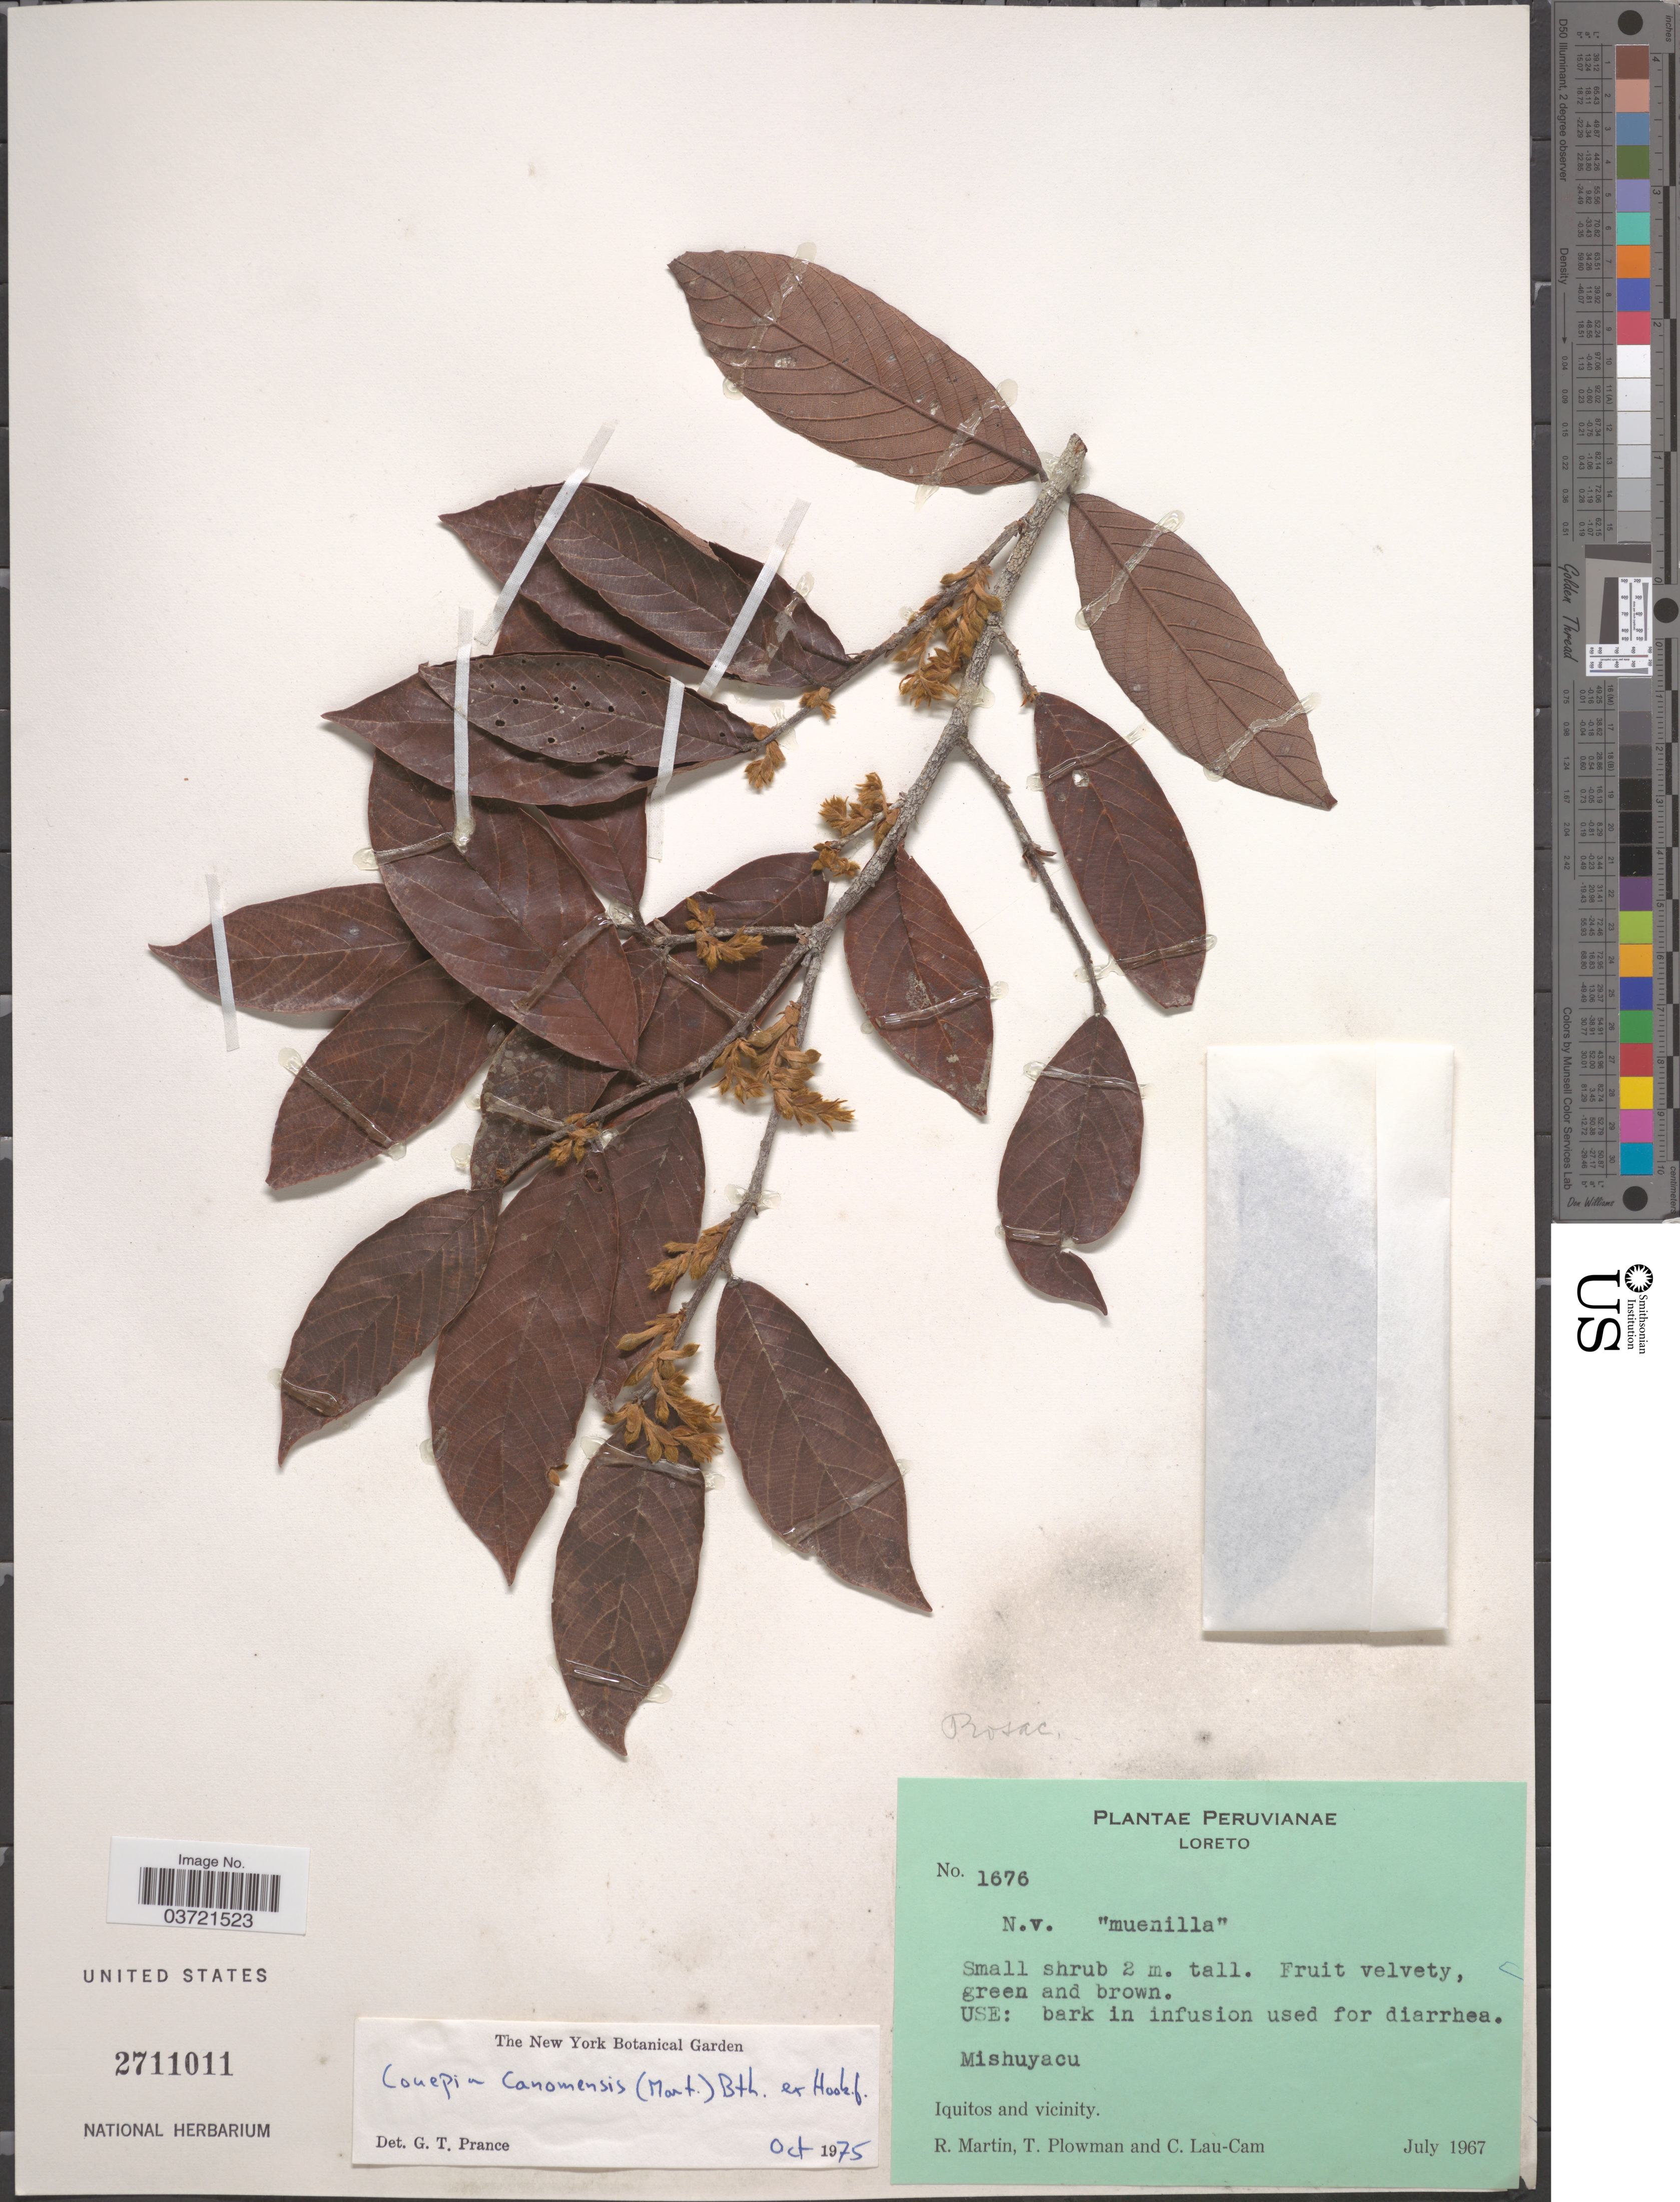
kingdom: Plantae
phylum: Tracheophyta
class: Magnoliopsida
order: Malpighiales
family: Chrysobalanaceae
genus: Gaulettia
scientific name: Gaulettia canomensis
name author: (Mart.) Sothers & Prance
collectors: R. Martin, T. Plowman & C. Lau-Cam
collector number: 1676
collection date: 1967-07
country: Peru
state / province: Loreto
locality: Mishuyacu, Iquitos and vicinity.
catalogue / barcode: US 2711011